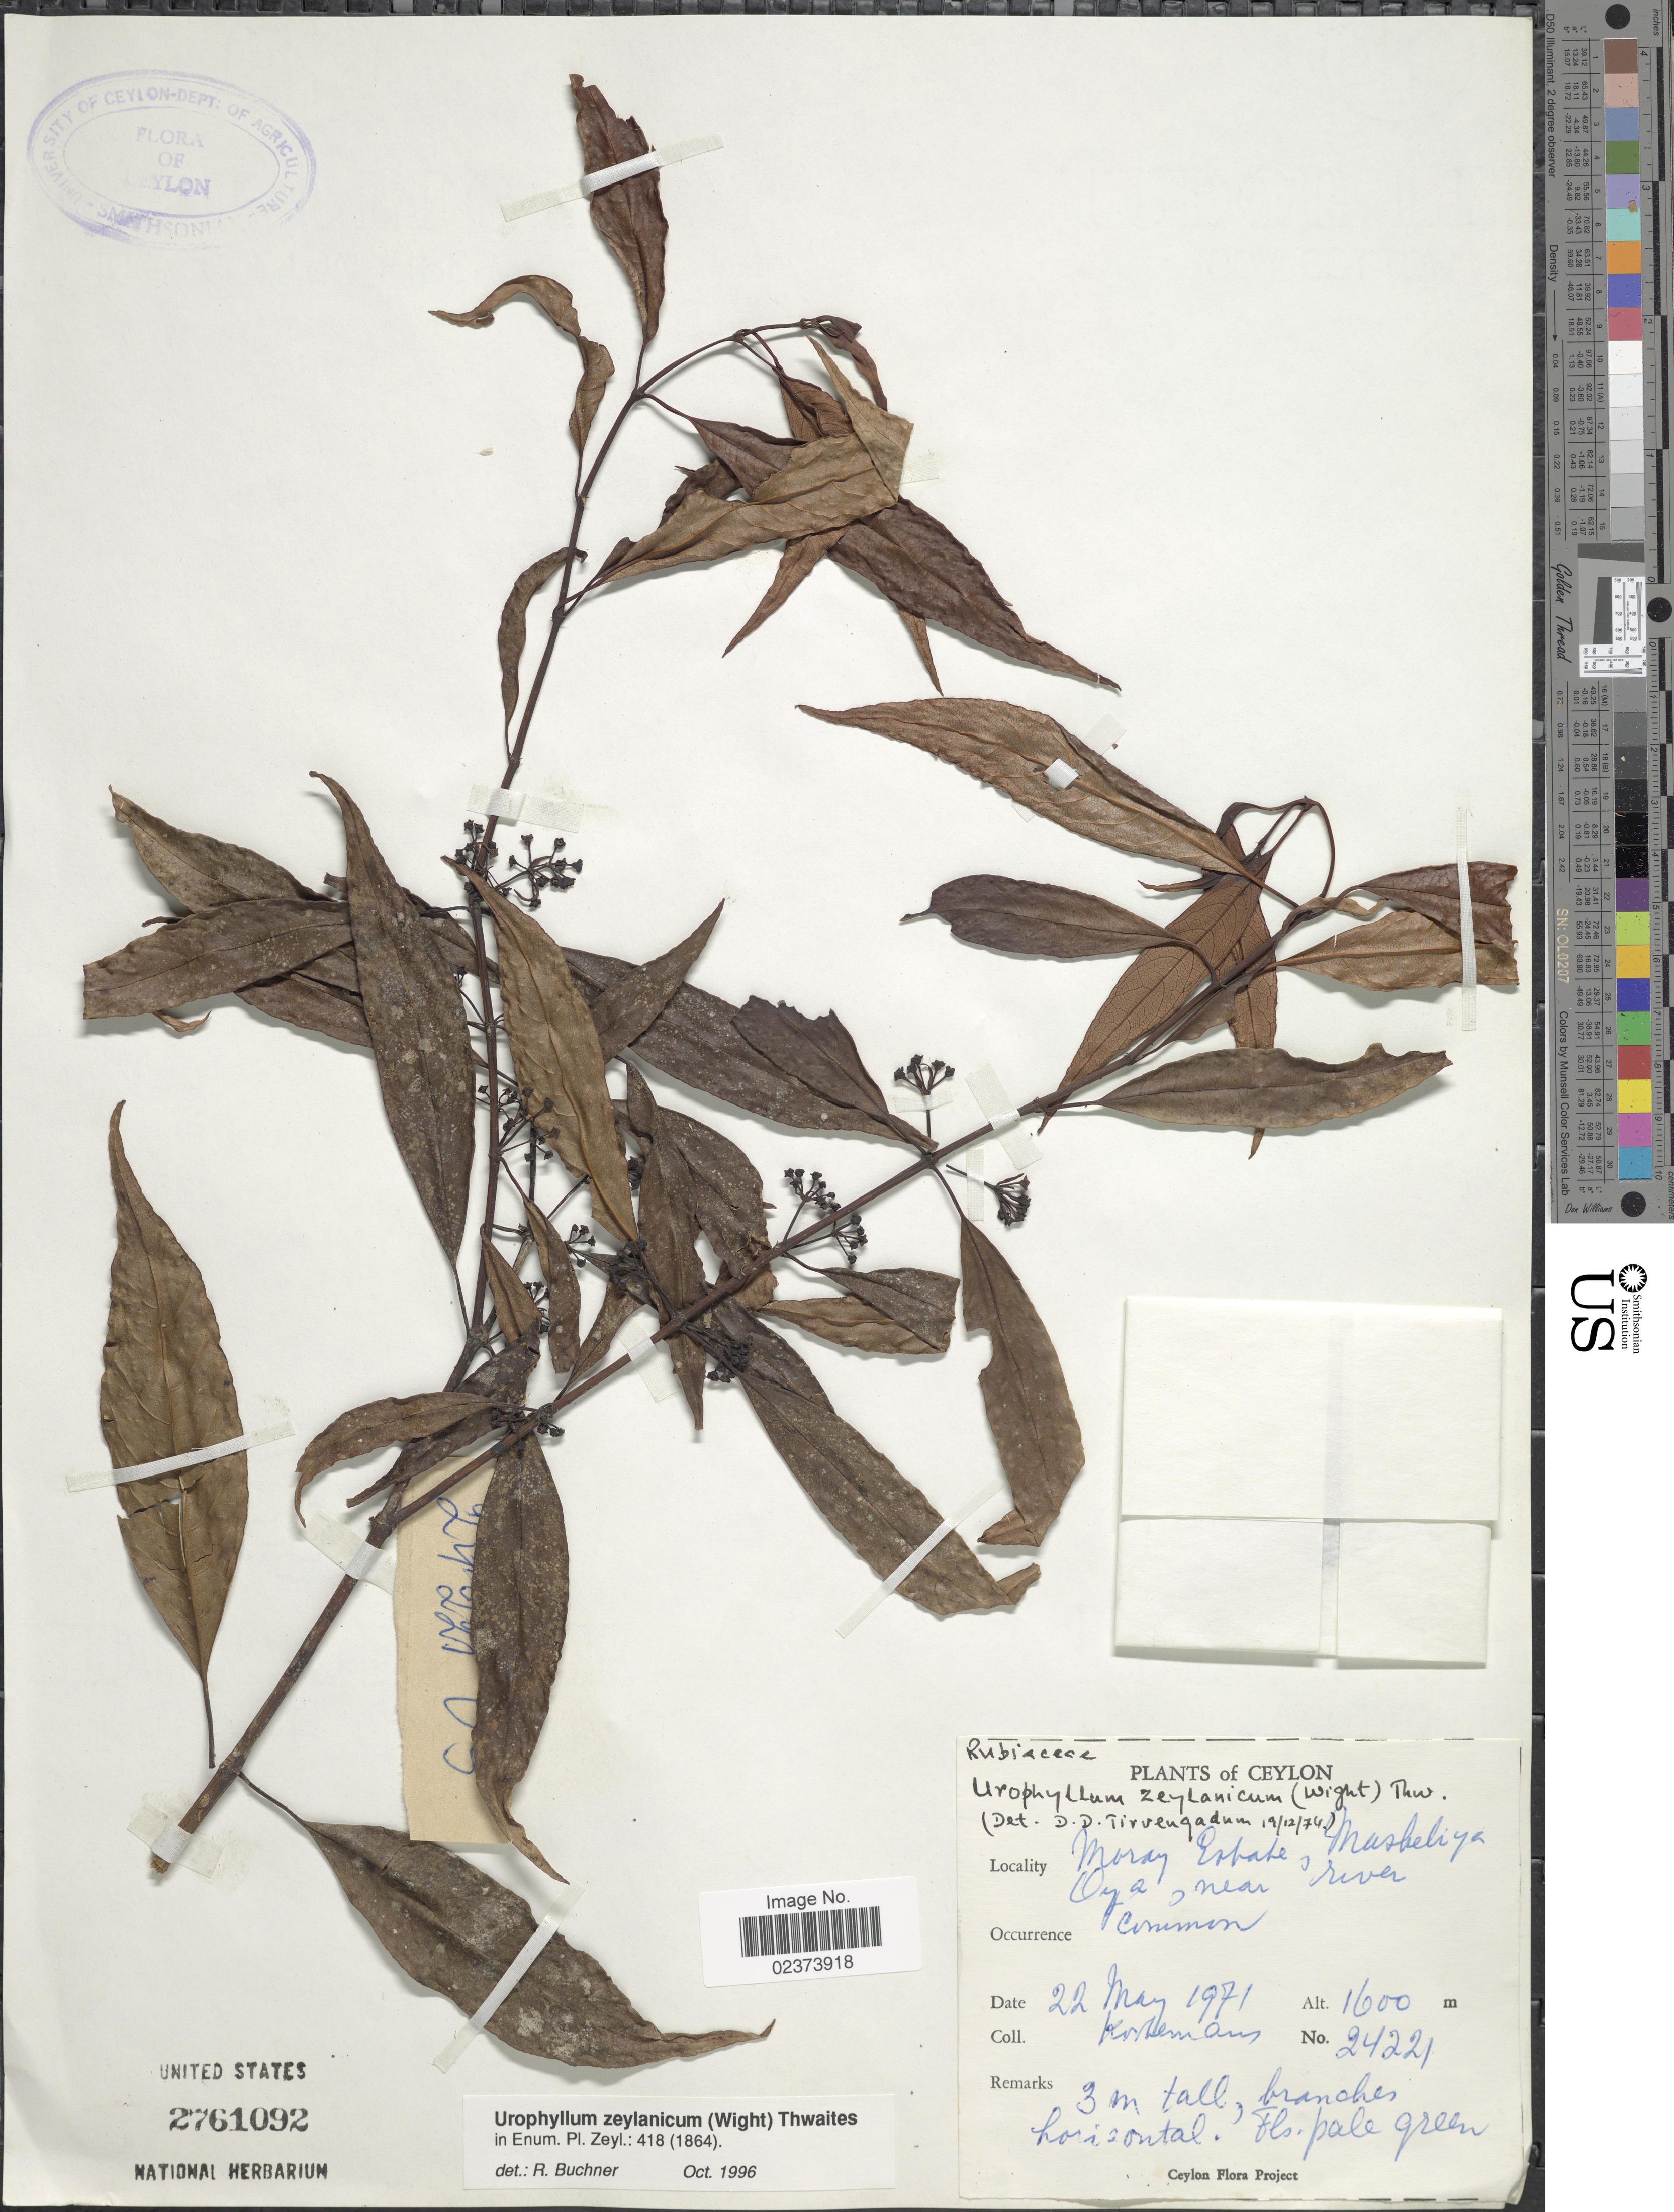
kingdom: Plantae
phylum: Tracheophyta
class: Magnoliopsida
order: Gentianales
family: Rubiaceae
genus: Urophyllum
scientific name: Urophyllum zeylanicum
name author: (Wight) Thwaites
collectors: Kostermans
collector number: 24221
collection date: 1971-05-22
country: Sri Lanka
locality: Ceylon, Moray Estate, Maskeliya Oya, near river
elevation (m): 1600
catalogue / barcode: US 2761092